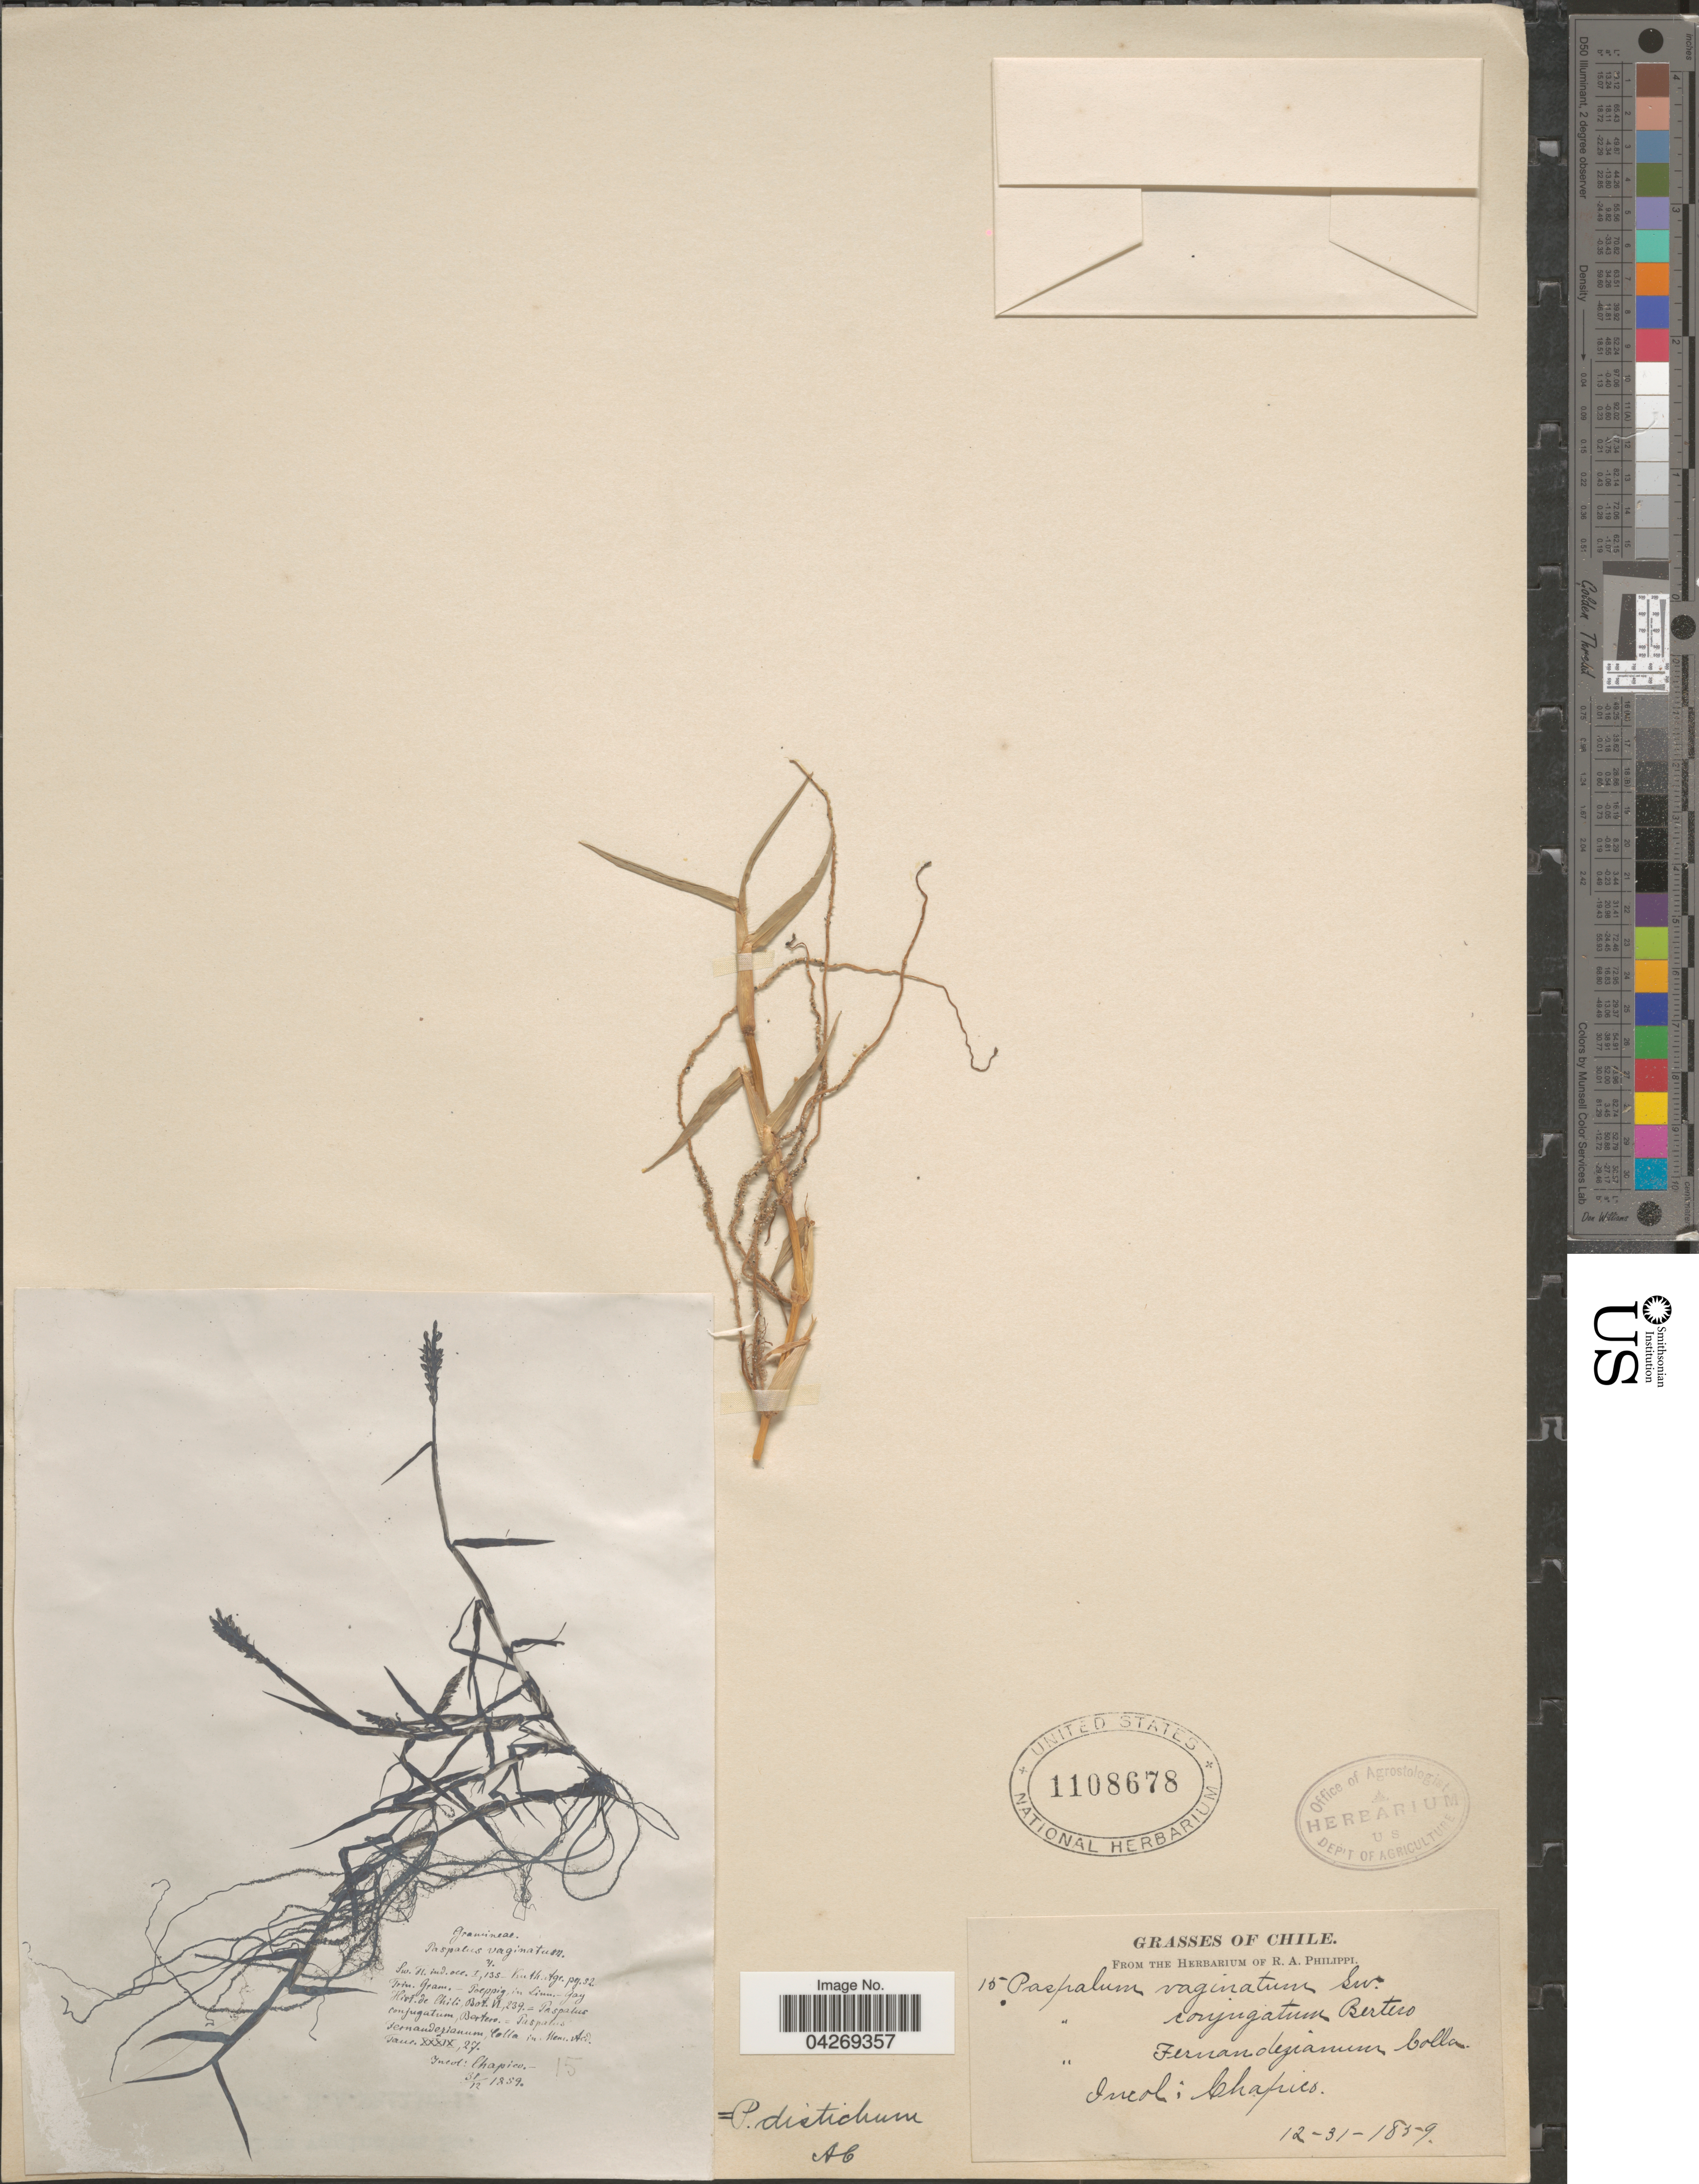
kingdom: Plantae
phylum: Tracheophyta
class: Liliopsida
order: Poales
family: Poaceae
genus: Paspalum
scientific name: Paspalum distichum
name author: L.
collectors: ex. herb. R.A. Philippi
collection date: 1859-12-31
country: Chile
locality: Incol: Chapico.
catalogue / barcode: US 1108678